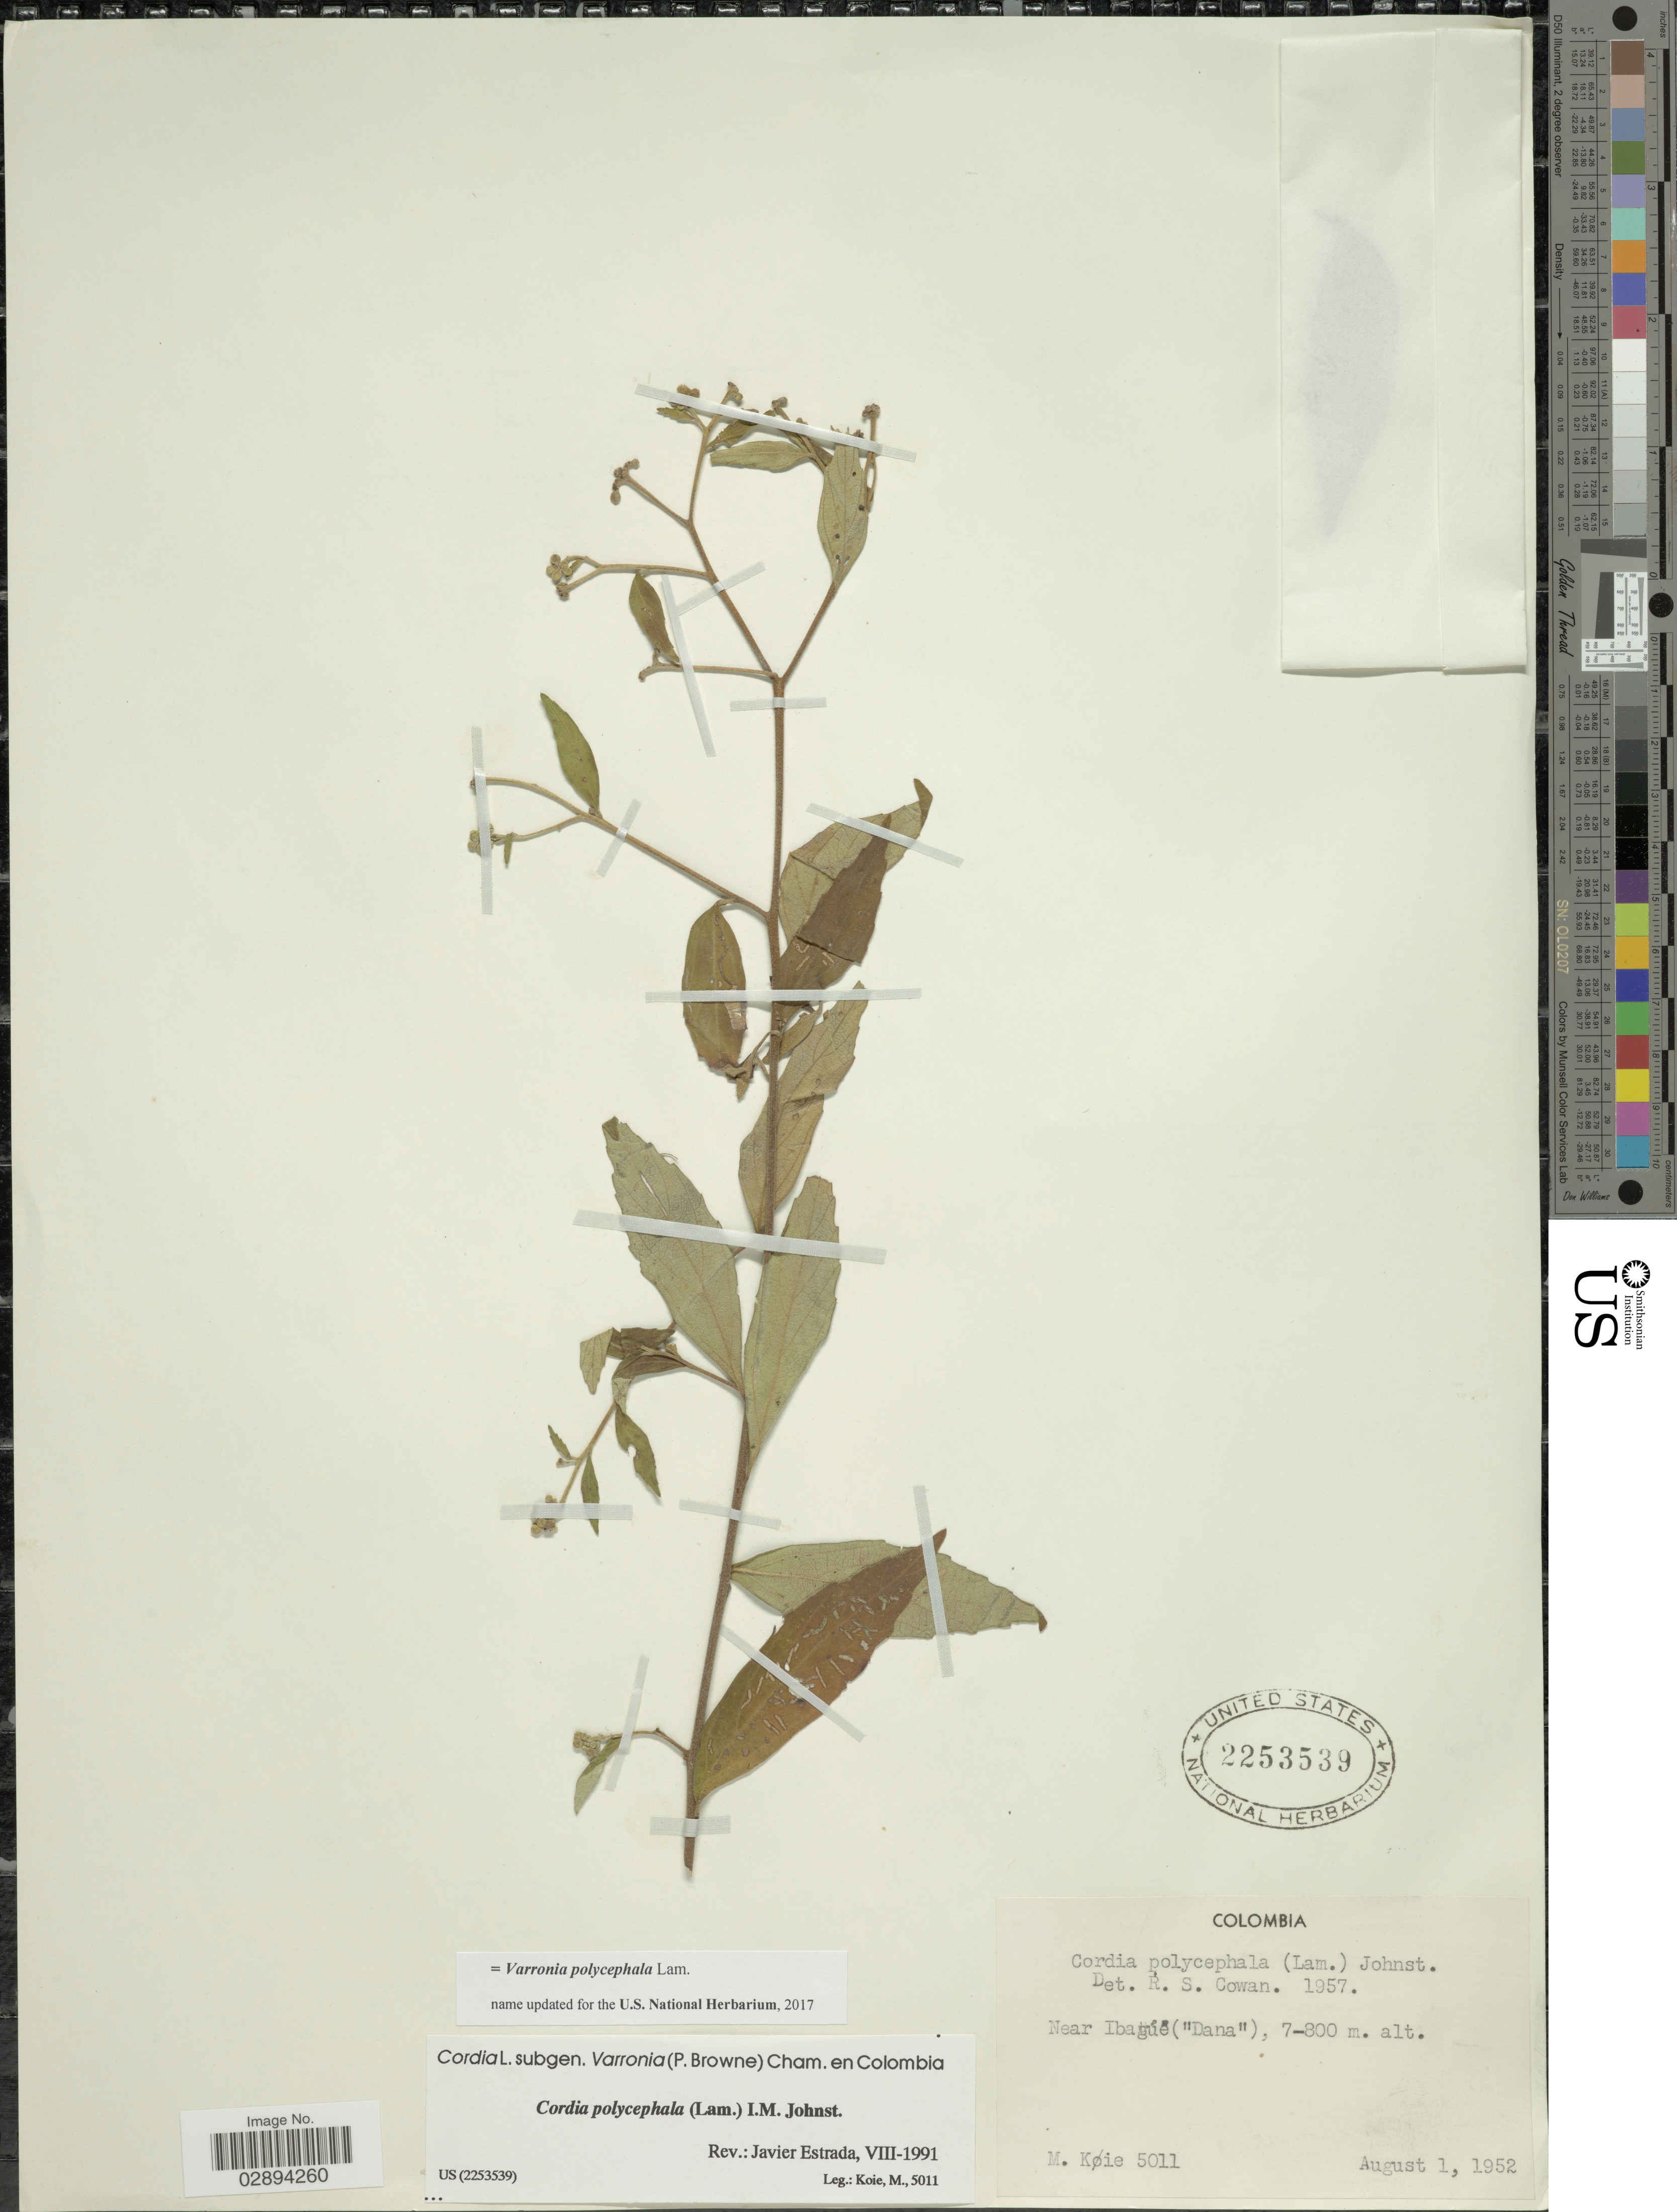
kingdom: Plantae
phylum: Tracheophyta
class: Magnoliopsida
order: Boraginales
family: Cordiaceae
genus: Varronia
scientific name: Varronia polycephala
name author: Lam.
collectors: M. Köie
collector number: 5011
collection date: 1952-08-01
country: Colombia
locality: Near Ibagúe ("Dana").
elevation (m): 700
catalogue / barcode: US 2253539